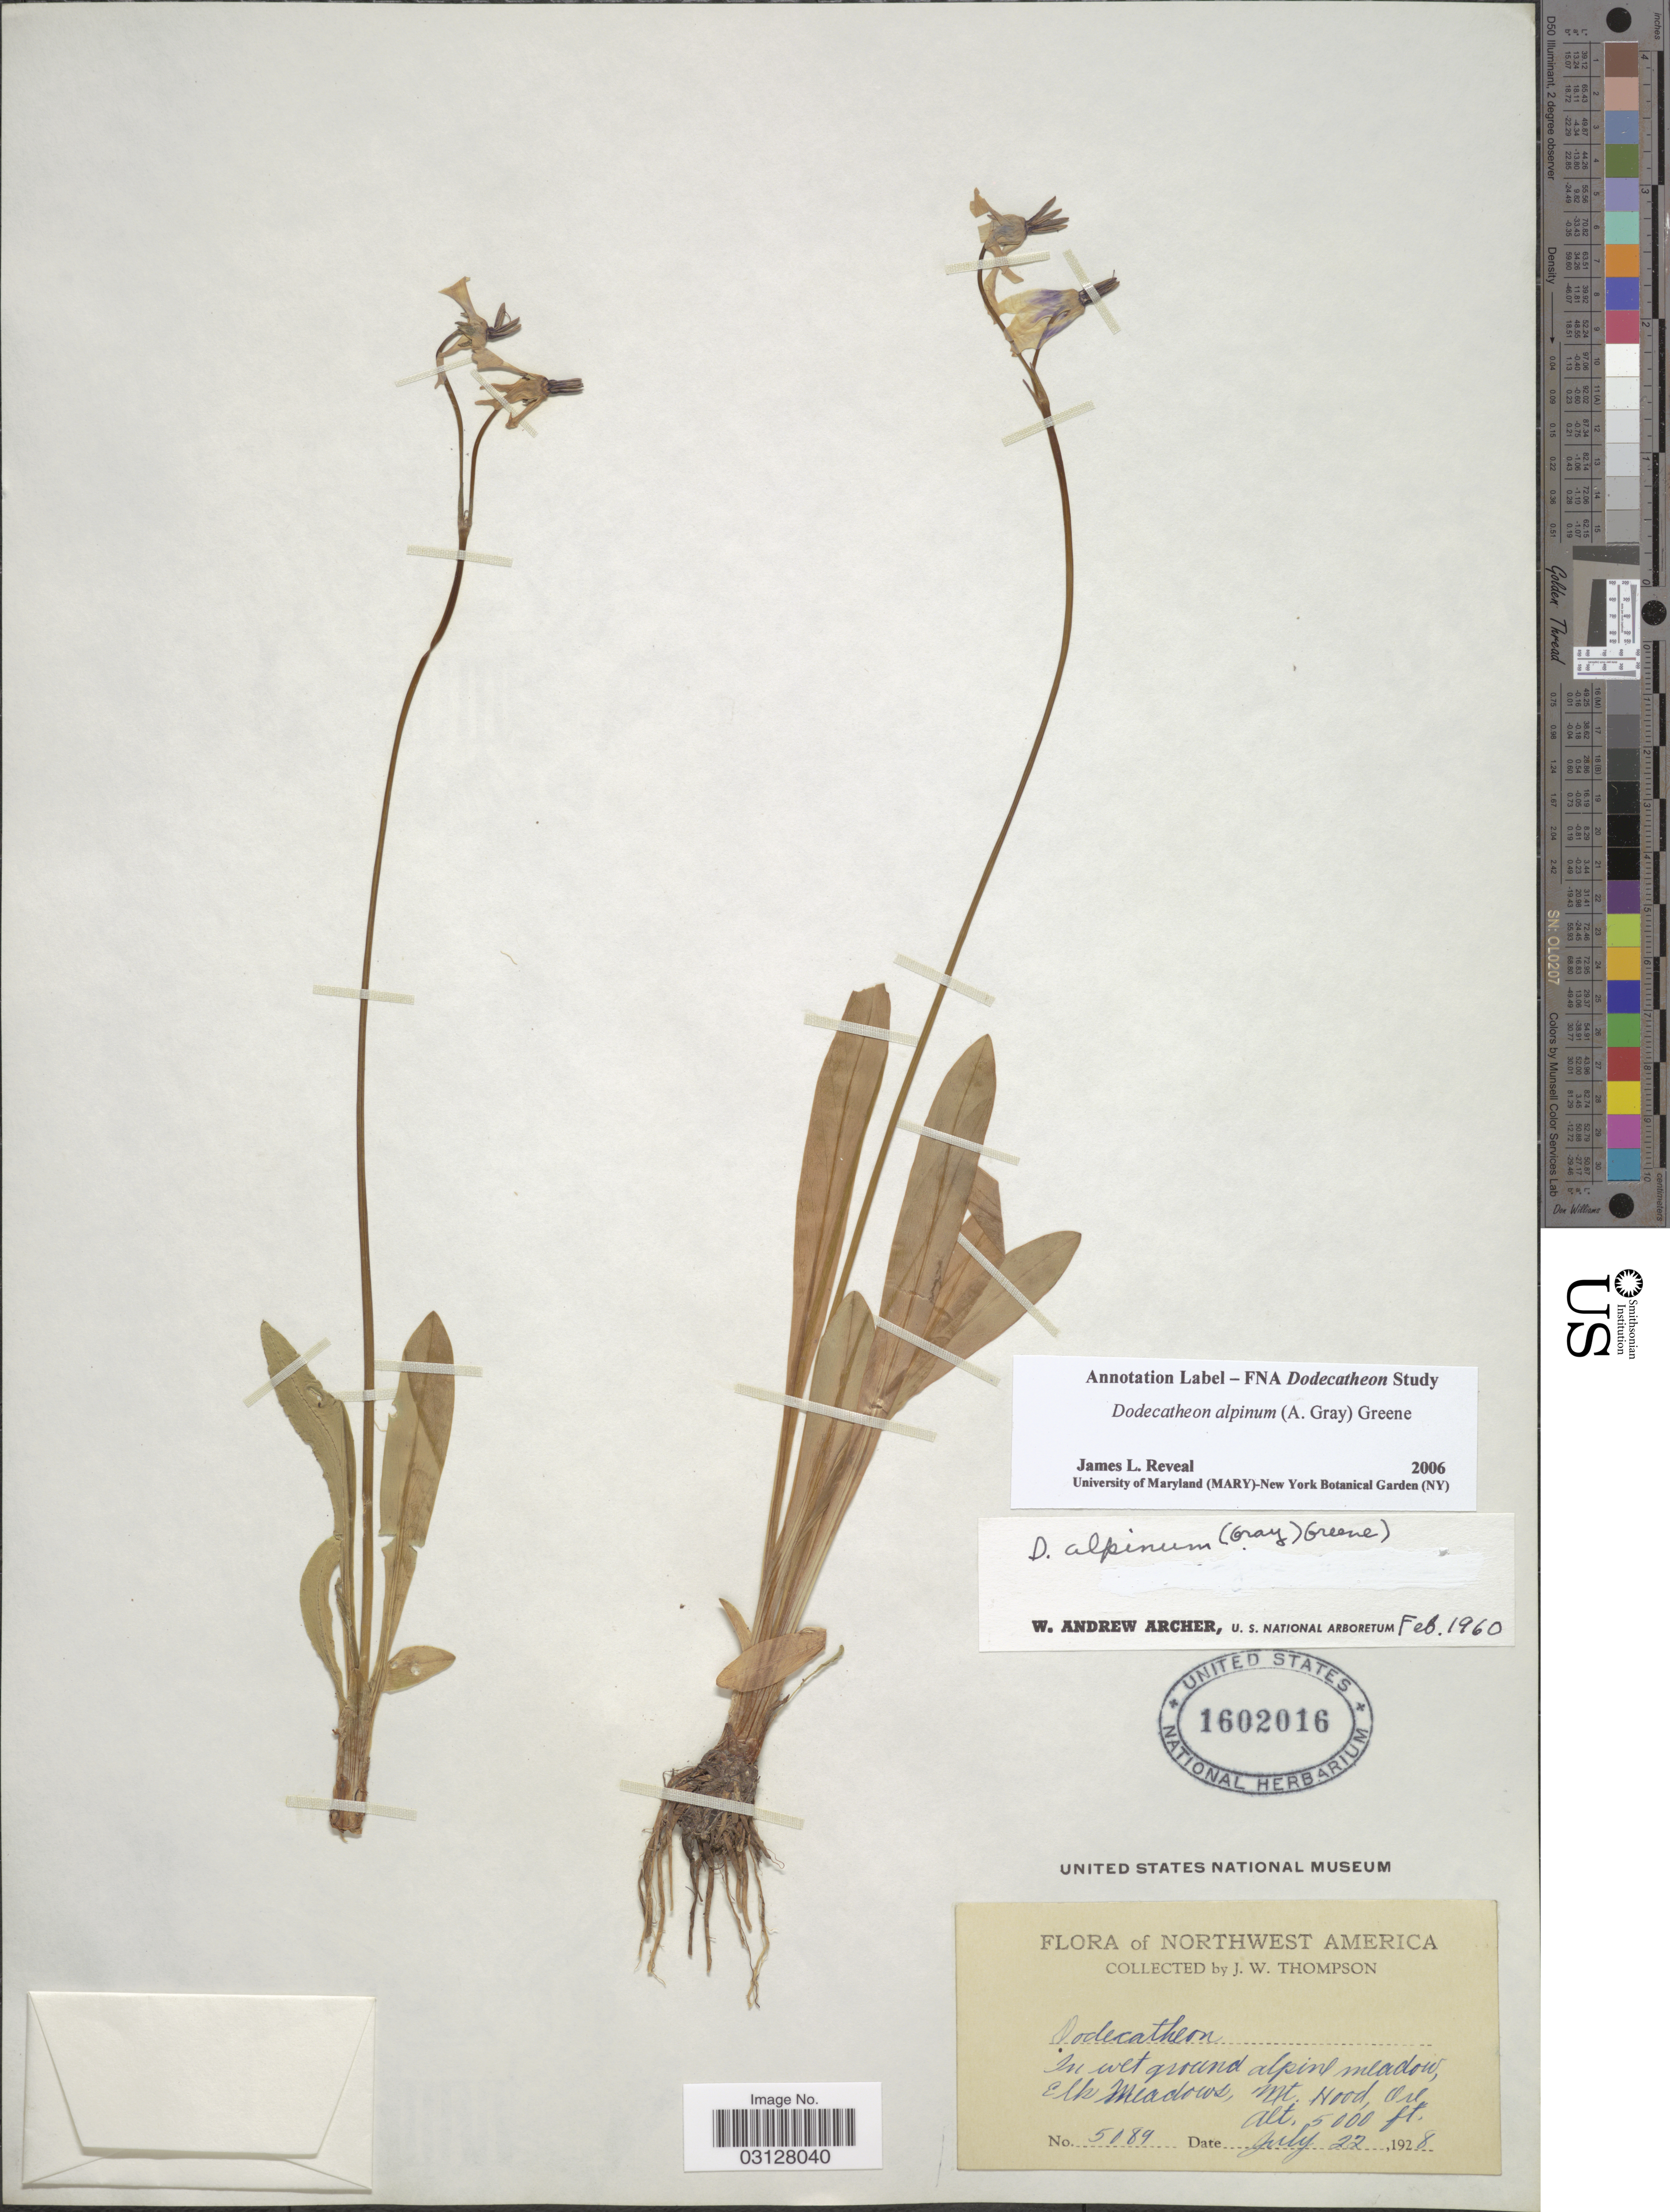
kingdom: Plantae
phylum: Tracheophyta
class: Magnoliopsida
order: Ericales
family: Primulaceae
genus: Dodecatheon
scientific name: Dodecatheon alpinum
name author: (A. Gray) Greene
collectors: J. Thompson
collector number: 5089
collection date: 1928-07-22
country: United States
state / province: Oregon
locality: Northwest America. In wet ground alpine meadow, Elk Meadows, Mt. Hood.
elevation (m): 1524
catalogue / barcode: US 1602016